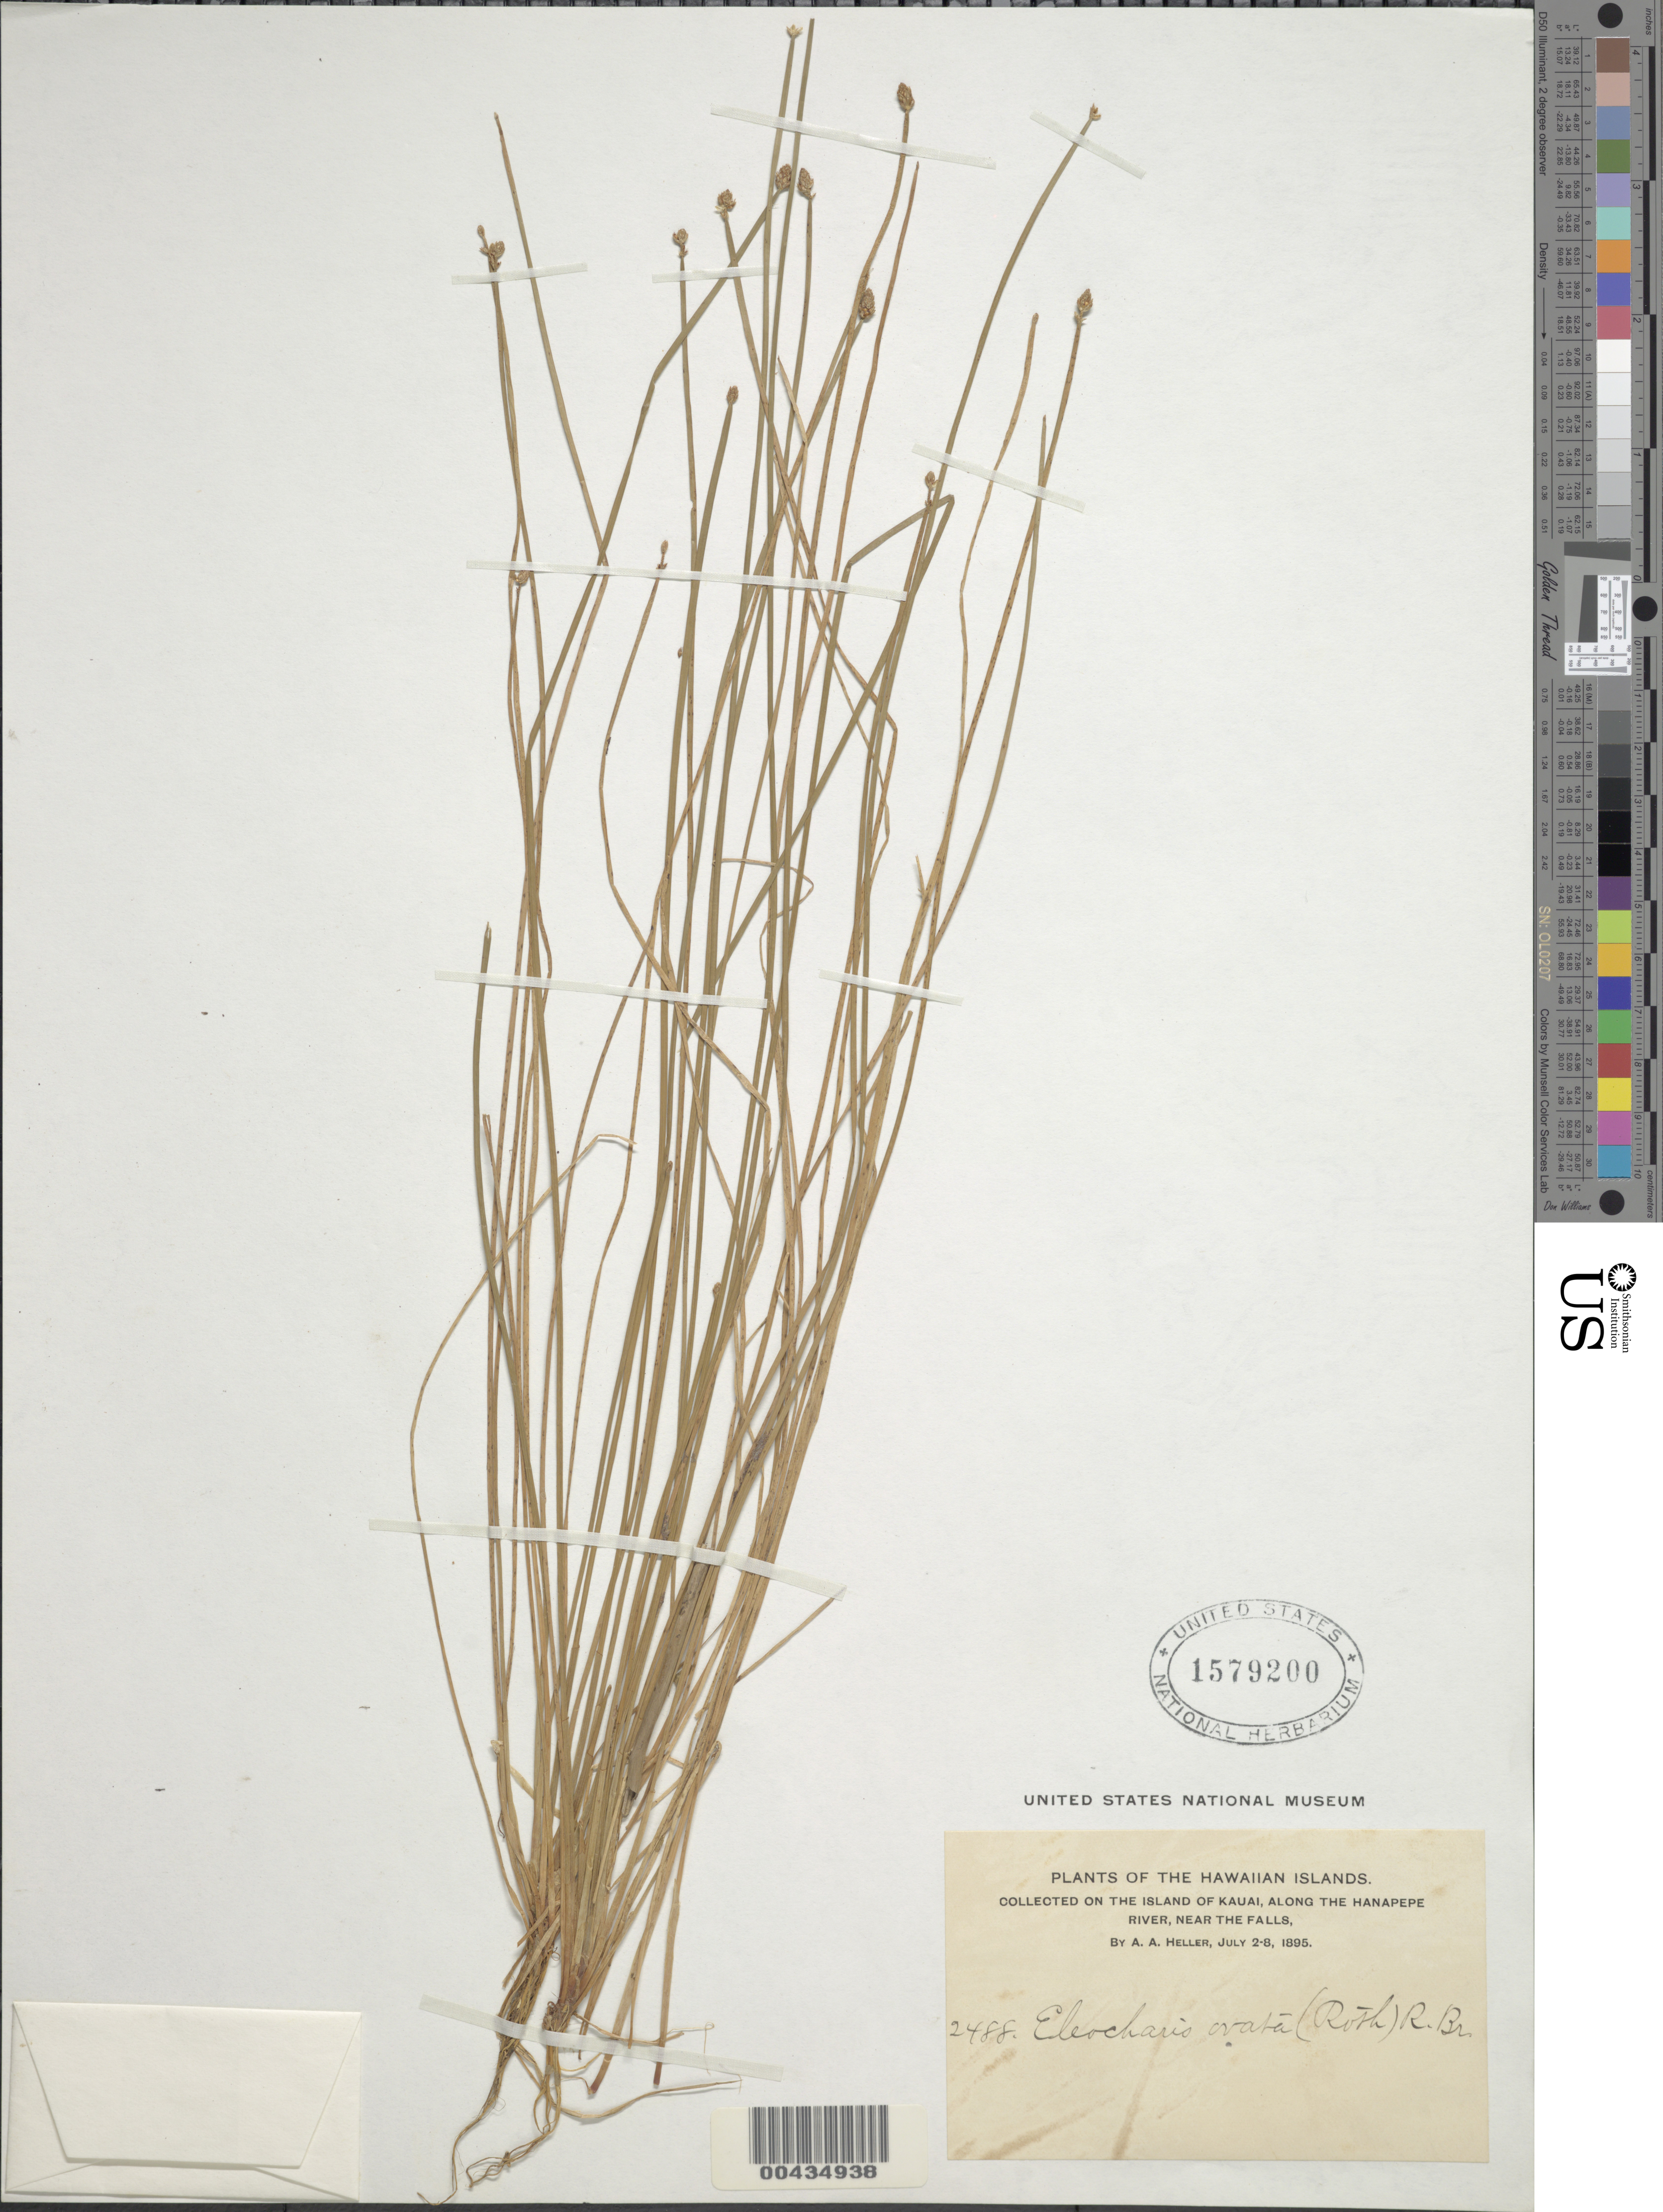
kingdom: Plantae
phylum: Tracheophyta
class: Liliopsida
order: Poales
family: Cyperaceae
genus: Eleocharis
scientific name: Eleocharis obtusa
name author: (Willd.) Schult.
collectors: A. A. Heller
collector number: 2488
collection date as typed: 2 Jul 1895 to 8 Jul 1895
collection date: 1895-07-02/1895-07-08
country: United States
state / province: Hawaii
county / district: Kauai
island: Kaua'i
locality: Along the Hanapepe River, near the falls, Kauai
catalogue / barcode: US 1579200